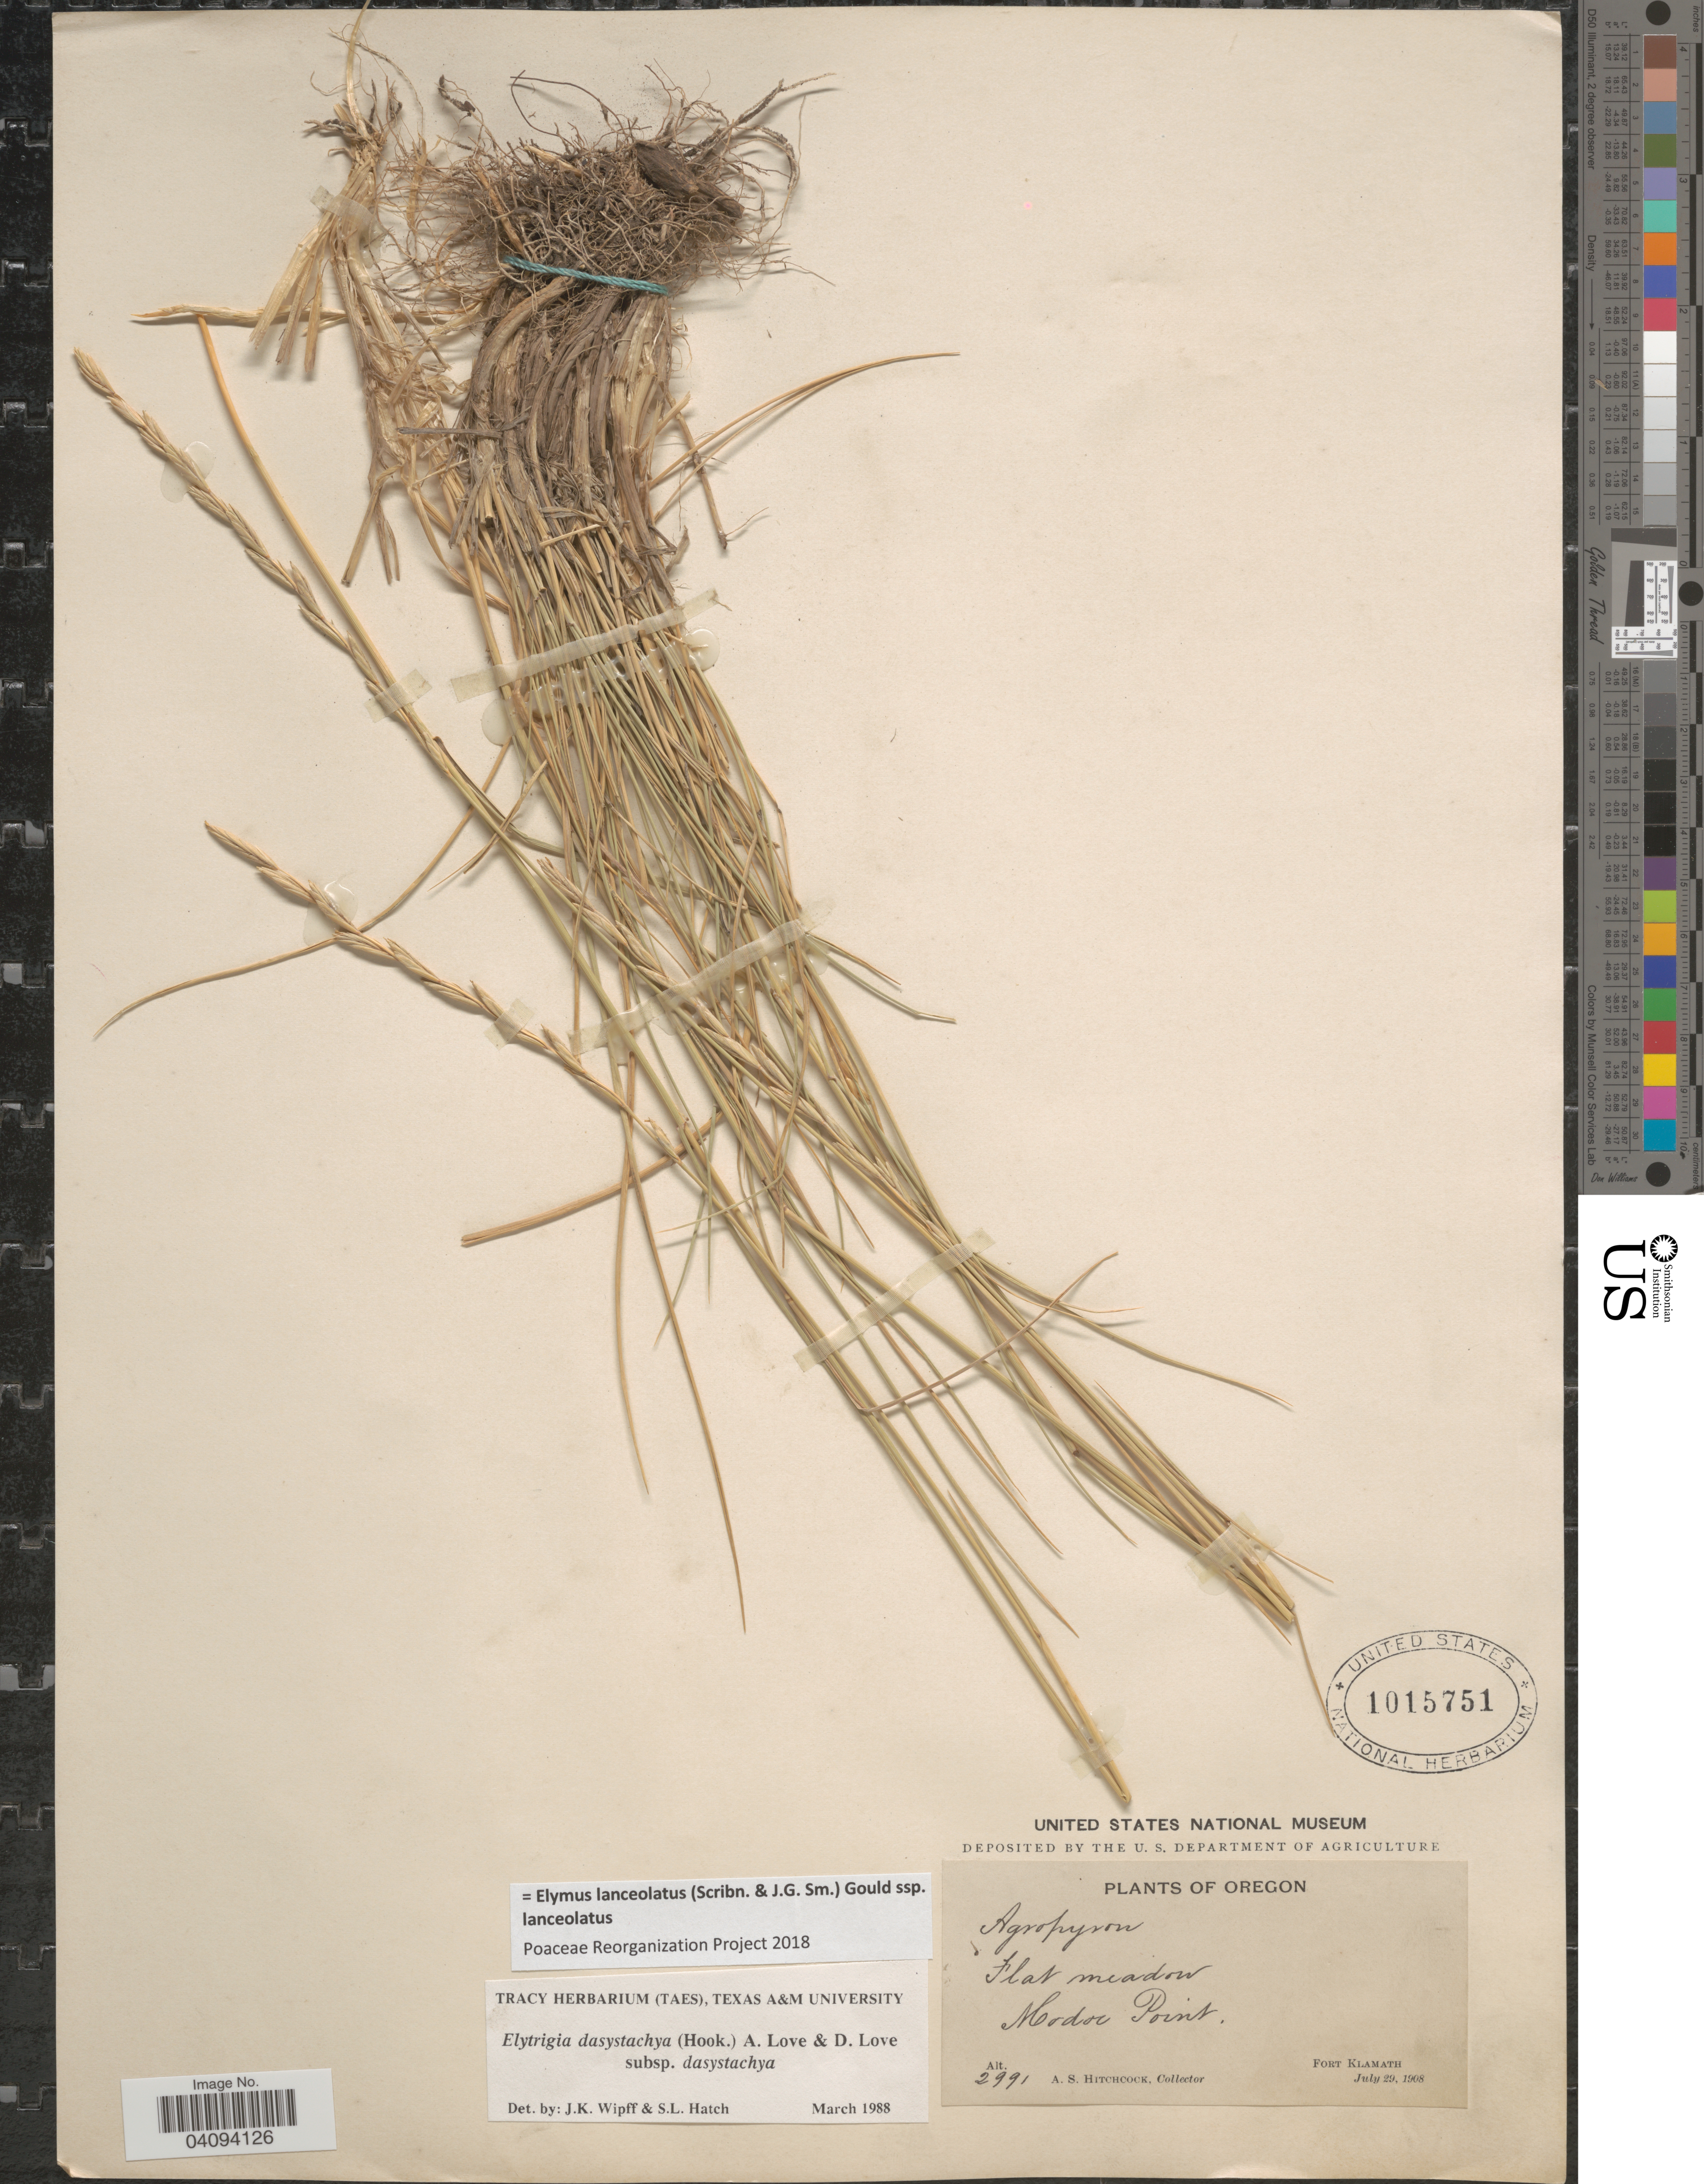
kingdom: Plantae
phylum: Tracheophyta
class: Liliopsida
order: Poales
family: Poaceae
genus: Elymus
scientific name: Elymus lanceolatus subsp. lanceolatus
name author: (Scribn. & J.G. Sm.) Gould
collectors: A. S. Hitchcock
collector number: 2991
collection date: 1908-07-29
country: United States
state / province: Oregon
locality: Modoc Point. Fort Klamath.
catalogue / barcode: US 1015751